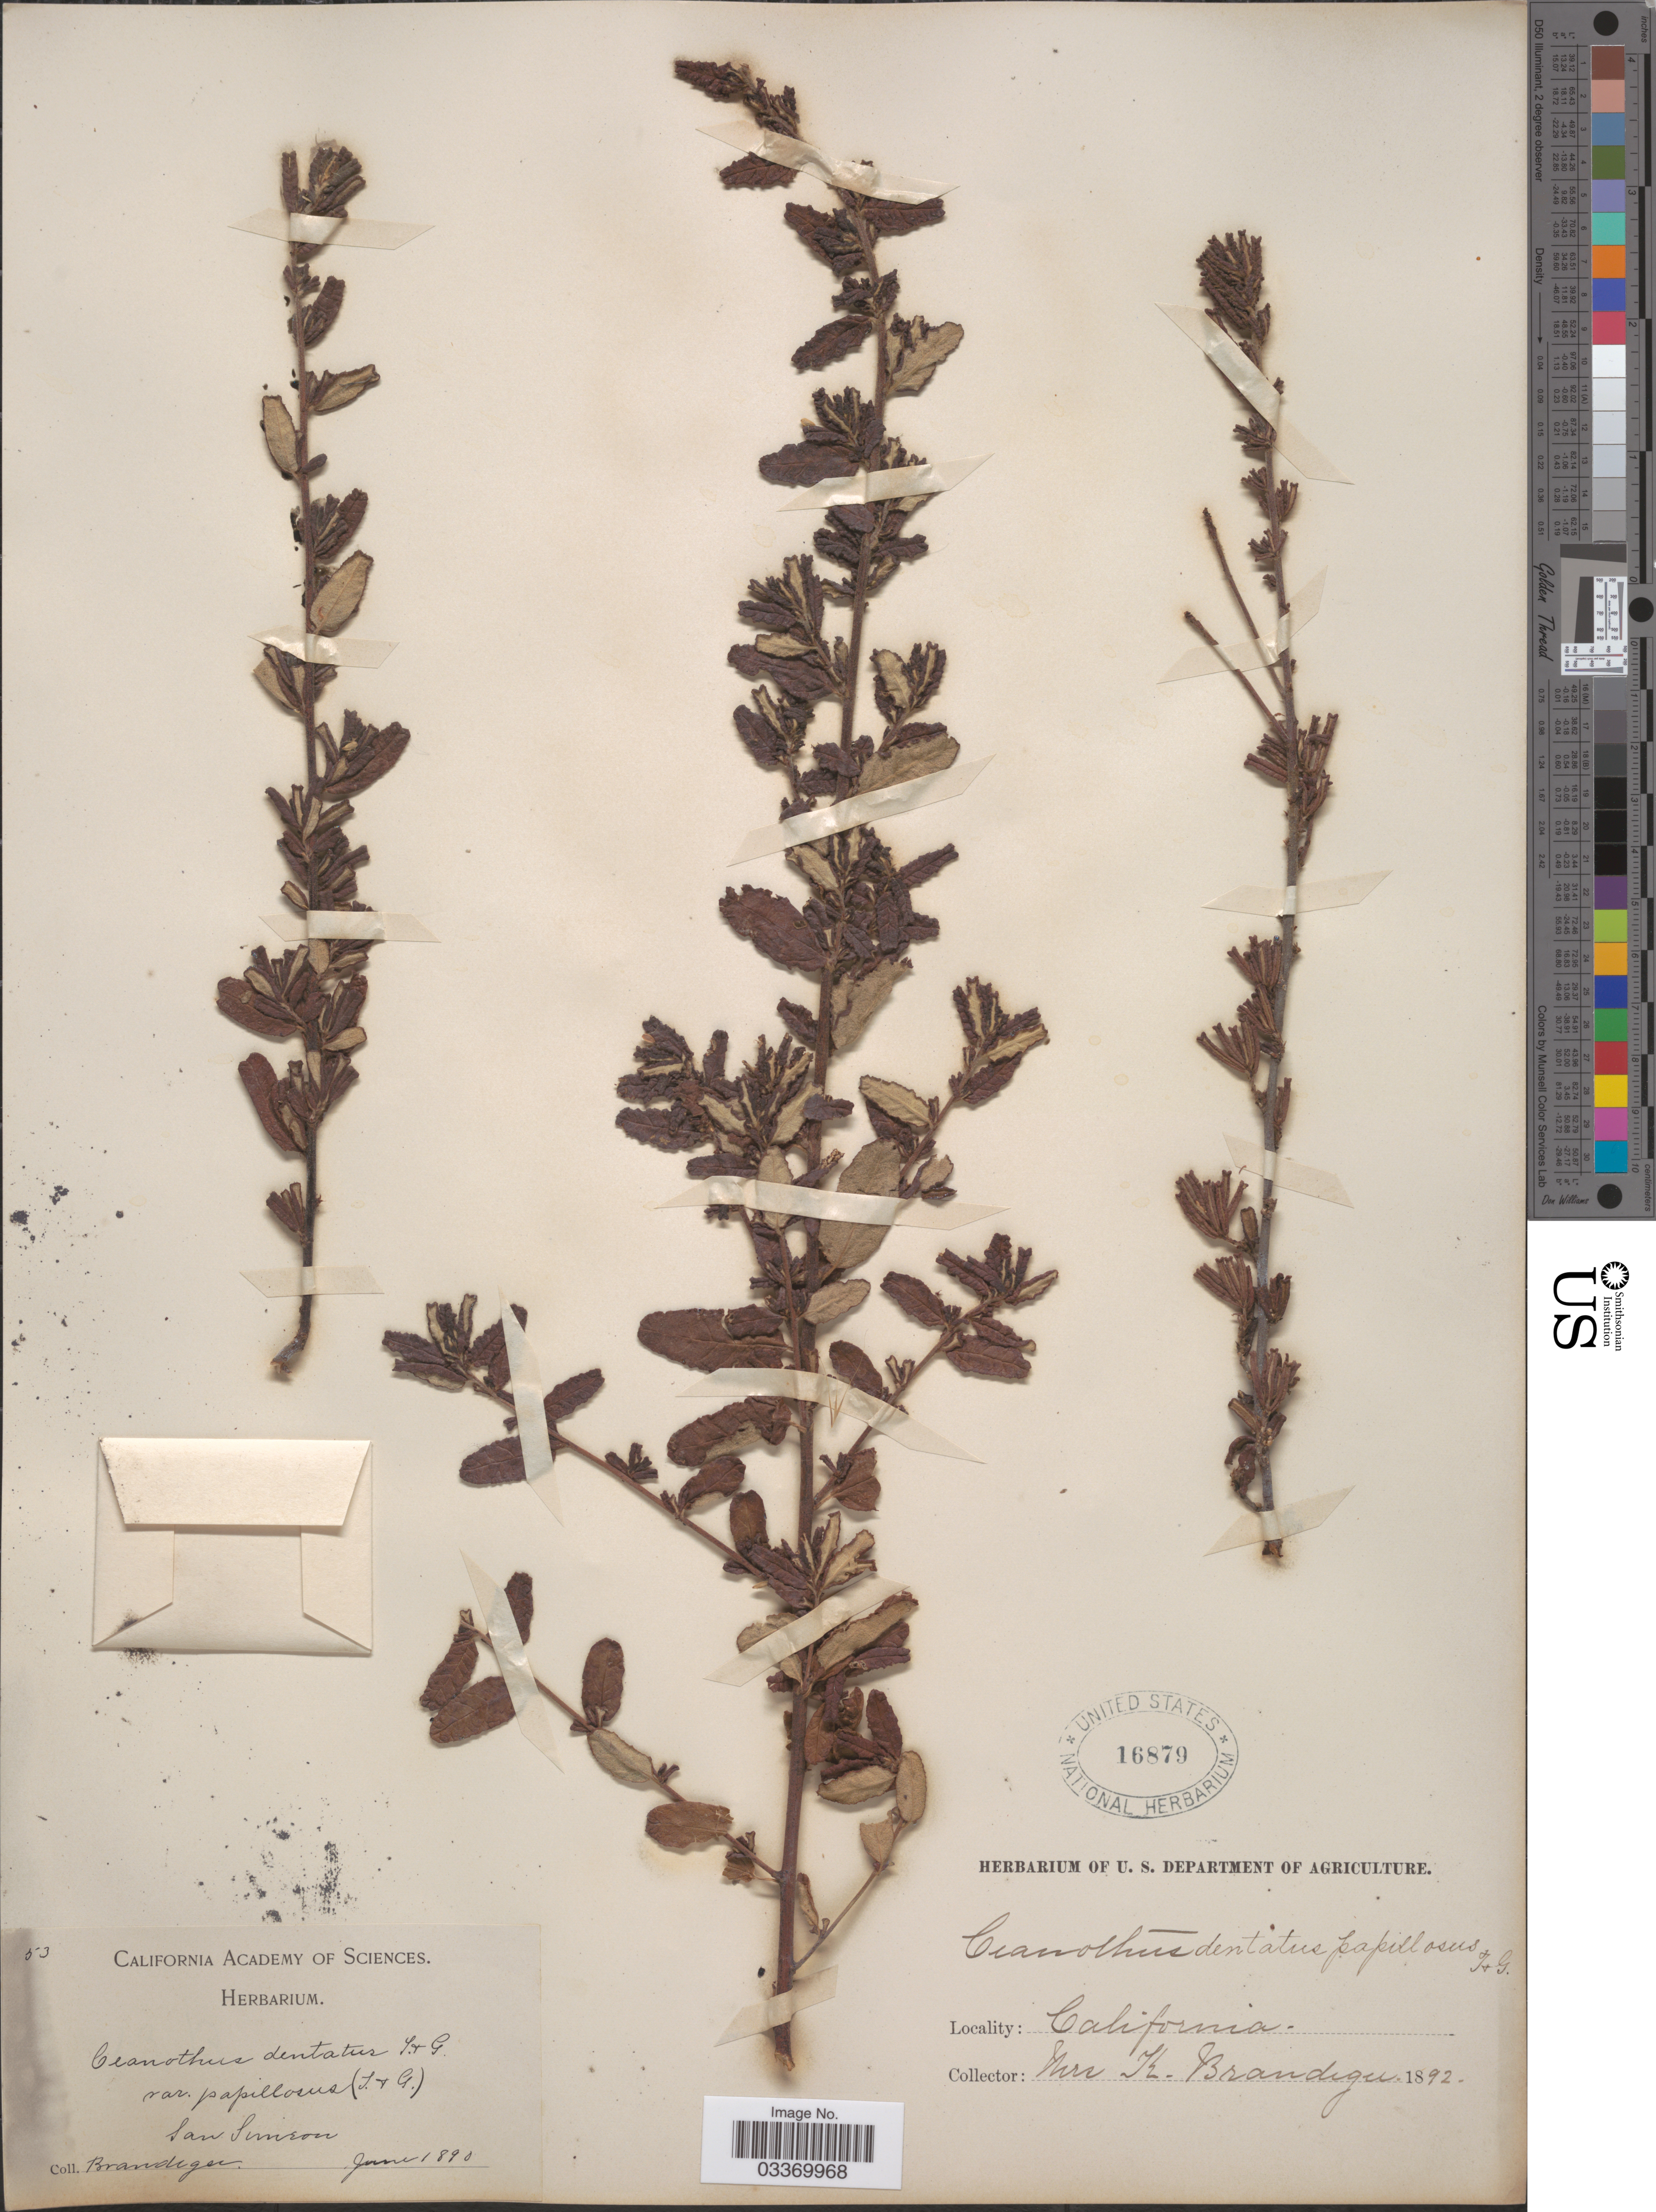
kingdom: Plantae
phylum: Tracheophyta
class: Magnoliopsida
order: Rosales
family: Rhamnaceae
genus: Ceanothus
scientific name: Ceanothus papillosus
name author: Torr. & A. Gray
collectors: K. Brandegee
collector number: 53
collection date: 1890-06/1892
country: United States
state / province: California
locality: San Simeon.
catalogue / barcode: US 16879